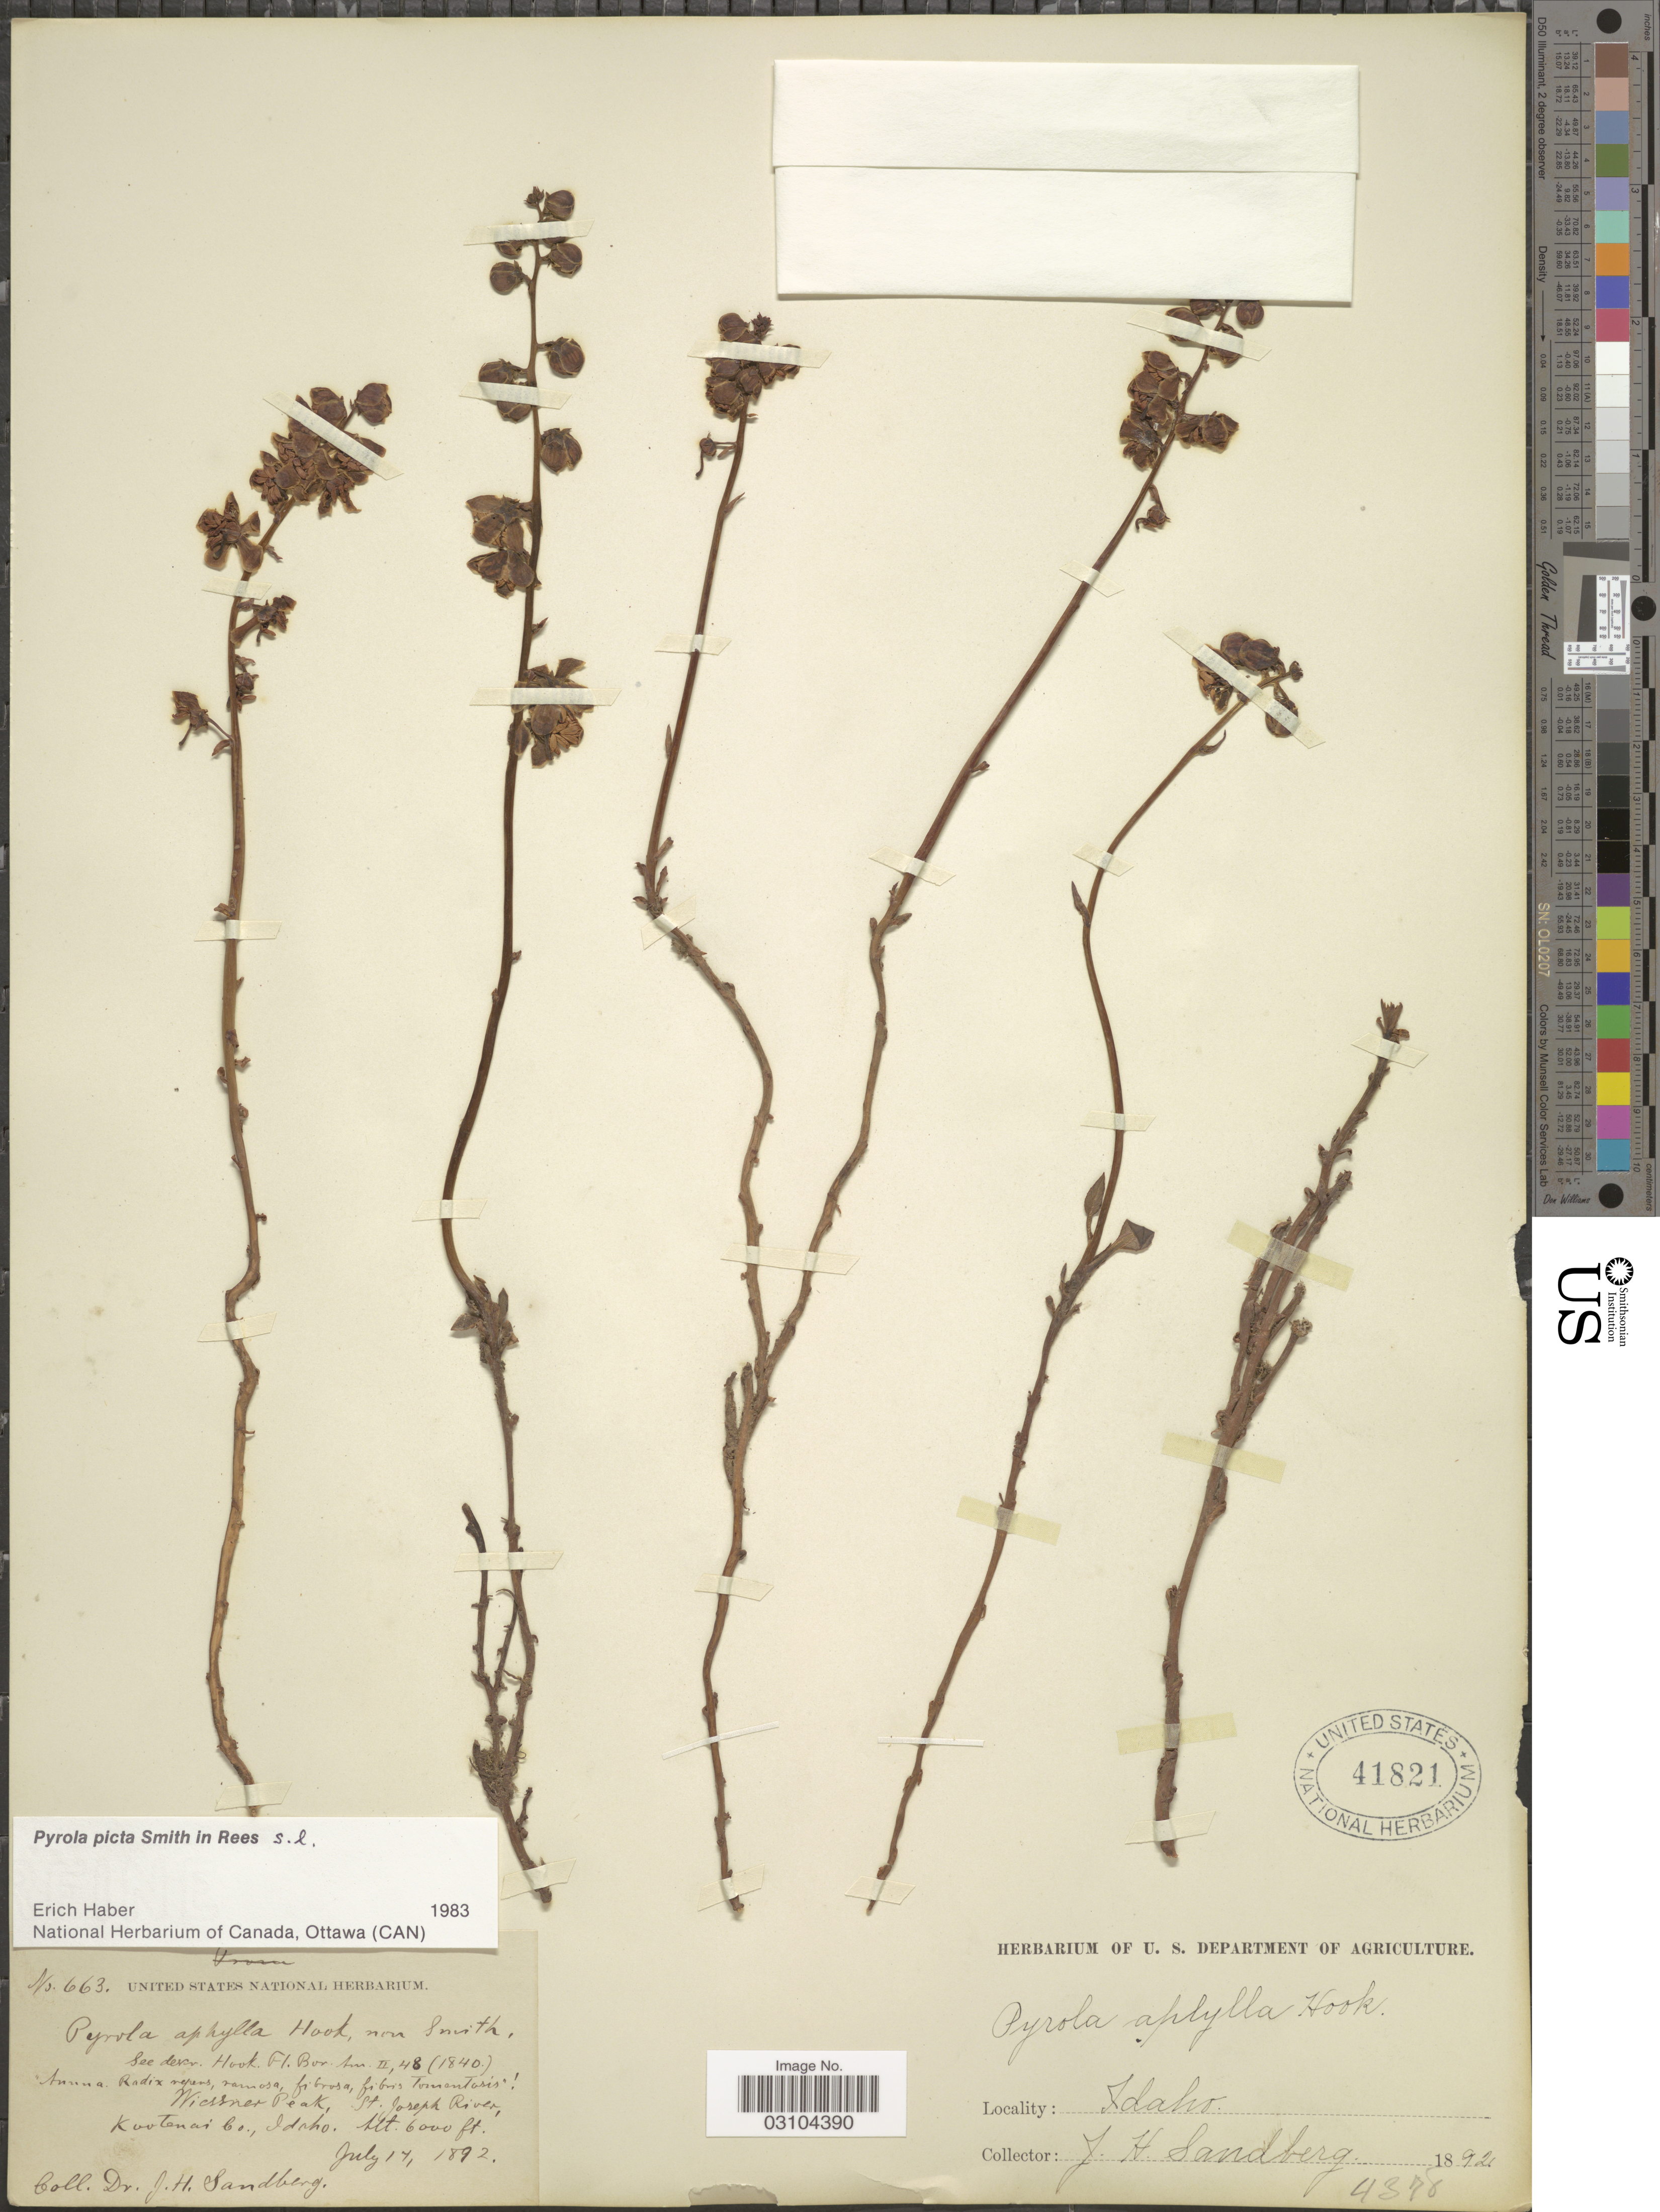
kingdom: Plantae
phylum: Tracheophyta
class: Magnoliopsida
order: Ericales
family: Ericaceae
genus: Pyrola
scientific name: Pyrola picta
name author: Sm. in Rees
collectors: J. H. Sandberg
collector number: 663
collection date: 1892-07-17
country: United States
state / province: Idaho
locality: Wiesner Peak, St. Joseph River, Kootenai Co.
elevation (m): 1829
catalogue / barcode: US 41821